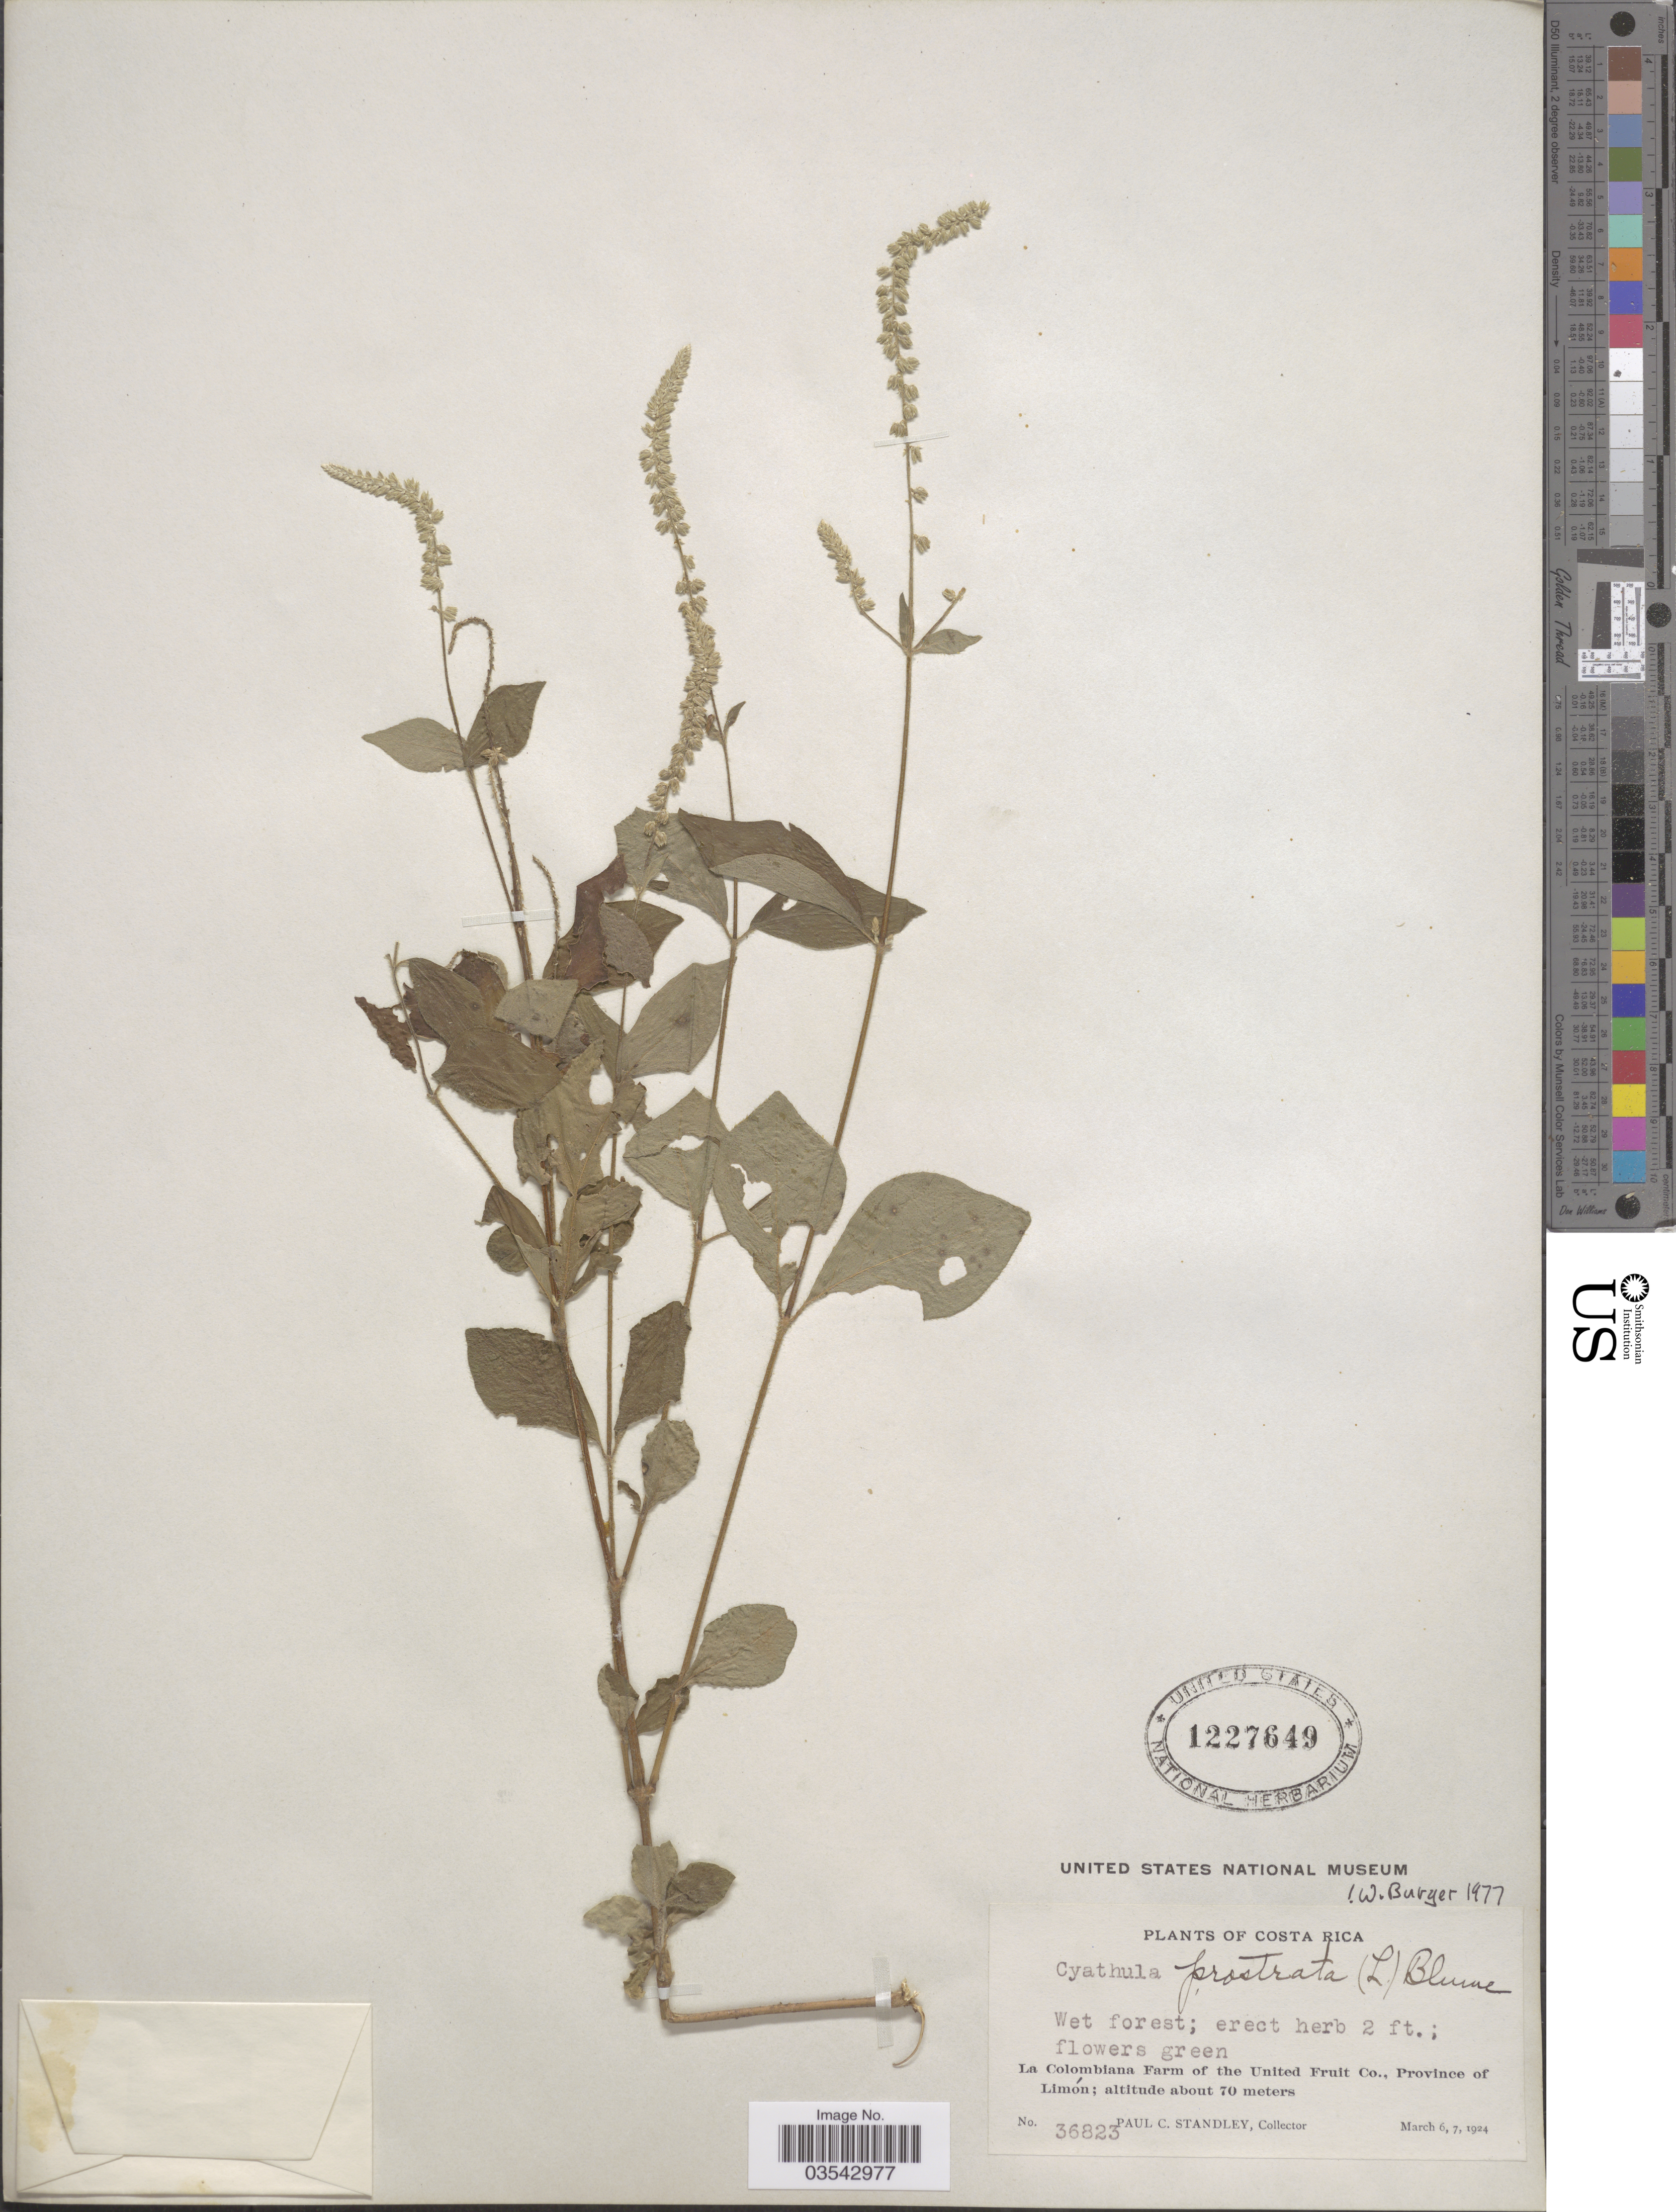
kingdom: Plantae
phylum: Tracheophyta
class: Magnoliopsida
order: Caryophyllales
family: Amaranthaceae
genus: Cyathula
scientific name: Cyathula prostrata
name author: (L.) Blume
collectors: P. C. Standley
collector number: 36823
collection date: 1924-03-06/1924-03-07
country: Costa Rica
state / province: Limón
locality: La Colombiana Farm of the United Fruit Co.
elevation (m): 70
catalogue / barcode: US 1227649